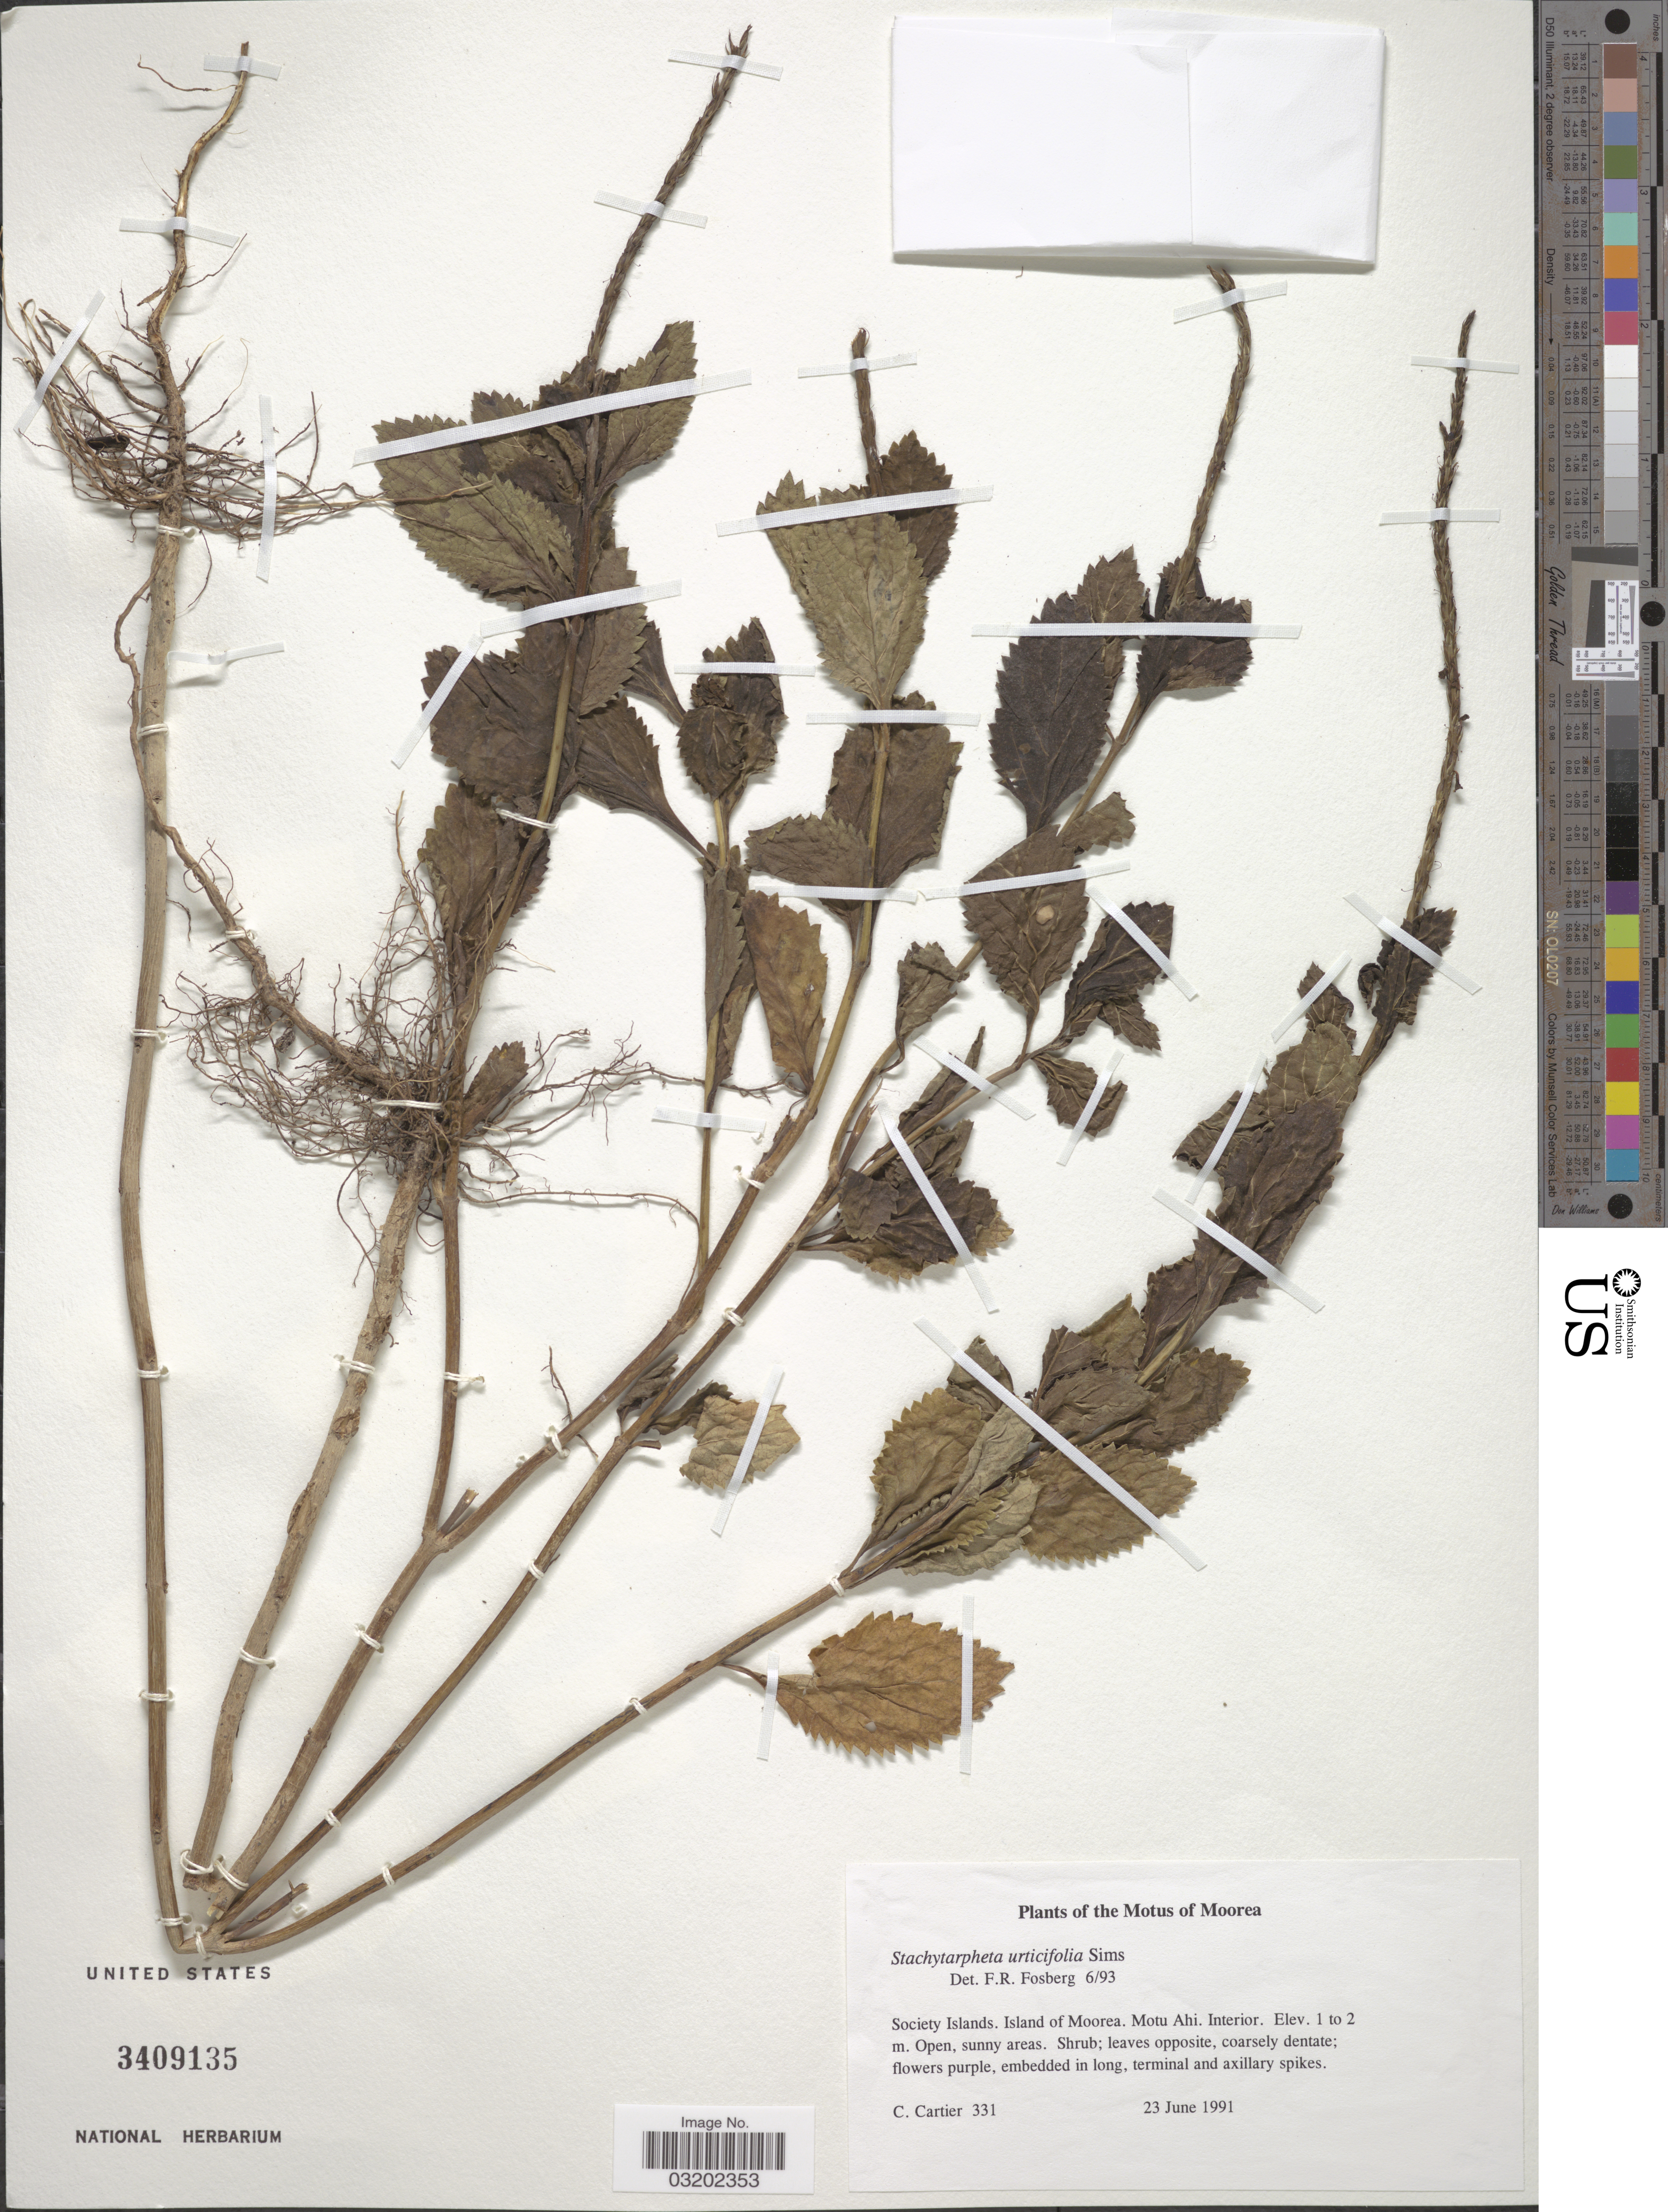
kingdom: Plantae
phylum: Tracheophyta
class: Magnoliopsida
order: Lamiales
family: Verbenaceae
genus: Stachytarpheta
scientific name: Stachytarpheta urticifolia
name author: Sims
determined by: Fosberg, F. R.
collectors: C. Cartier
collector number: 331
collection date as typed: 23 Jun 1991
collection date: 1991-06-23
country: French Polynesia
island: Moorea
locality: Interior, Ahi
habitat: Open, sunny areas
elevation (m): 1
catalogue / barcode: US 3409135